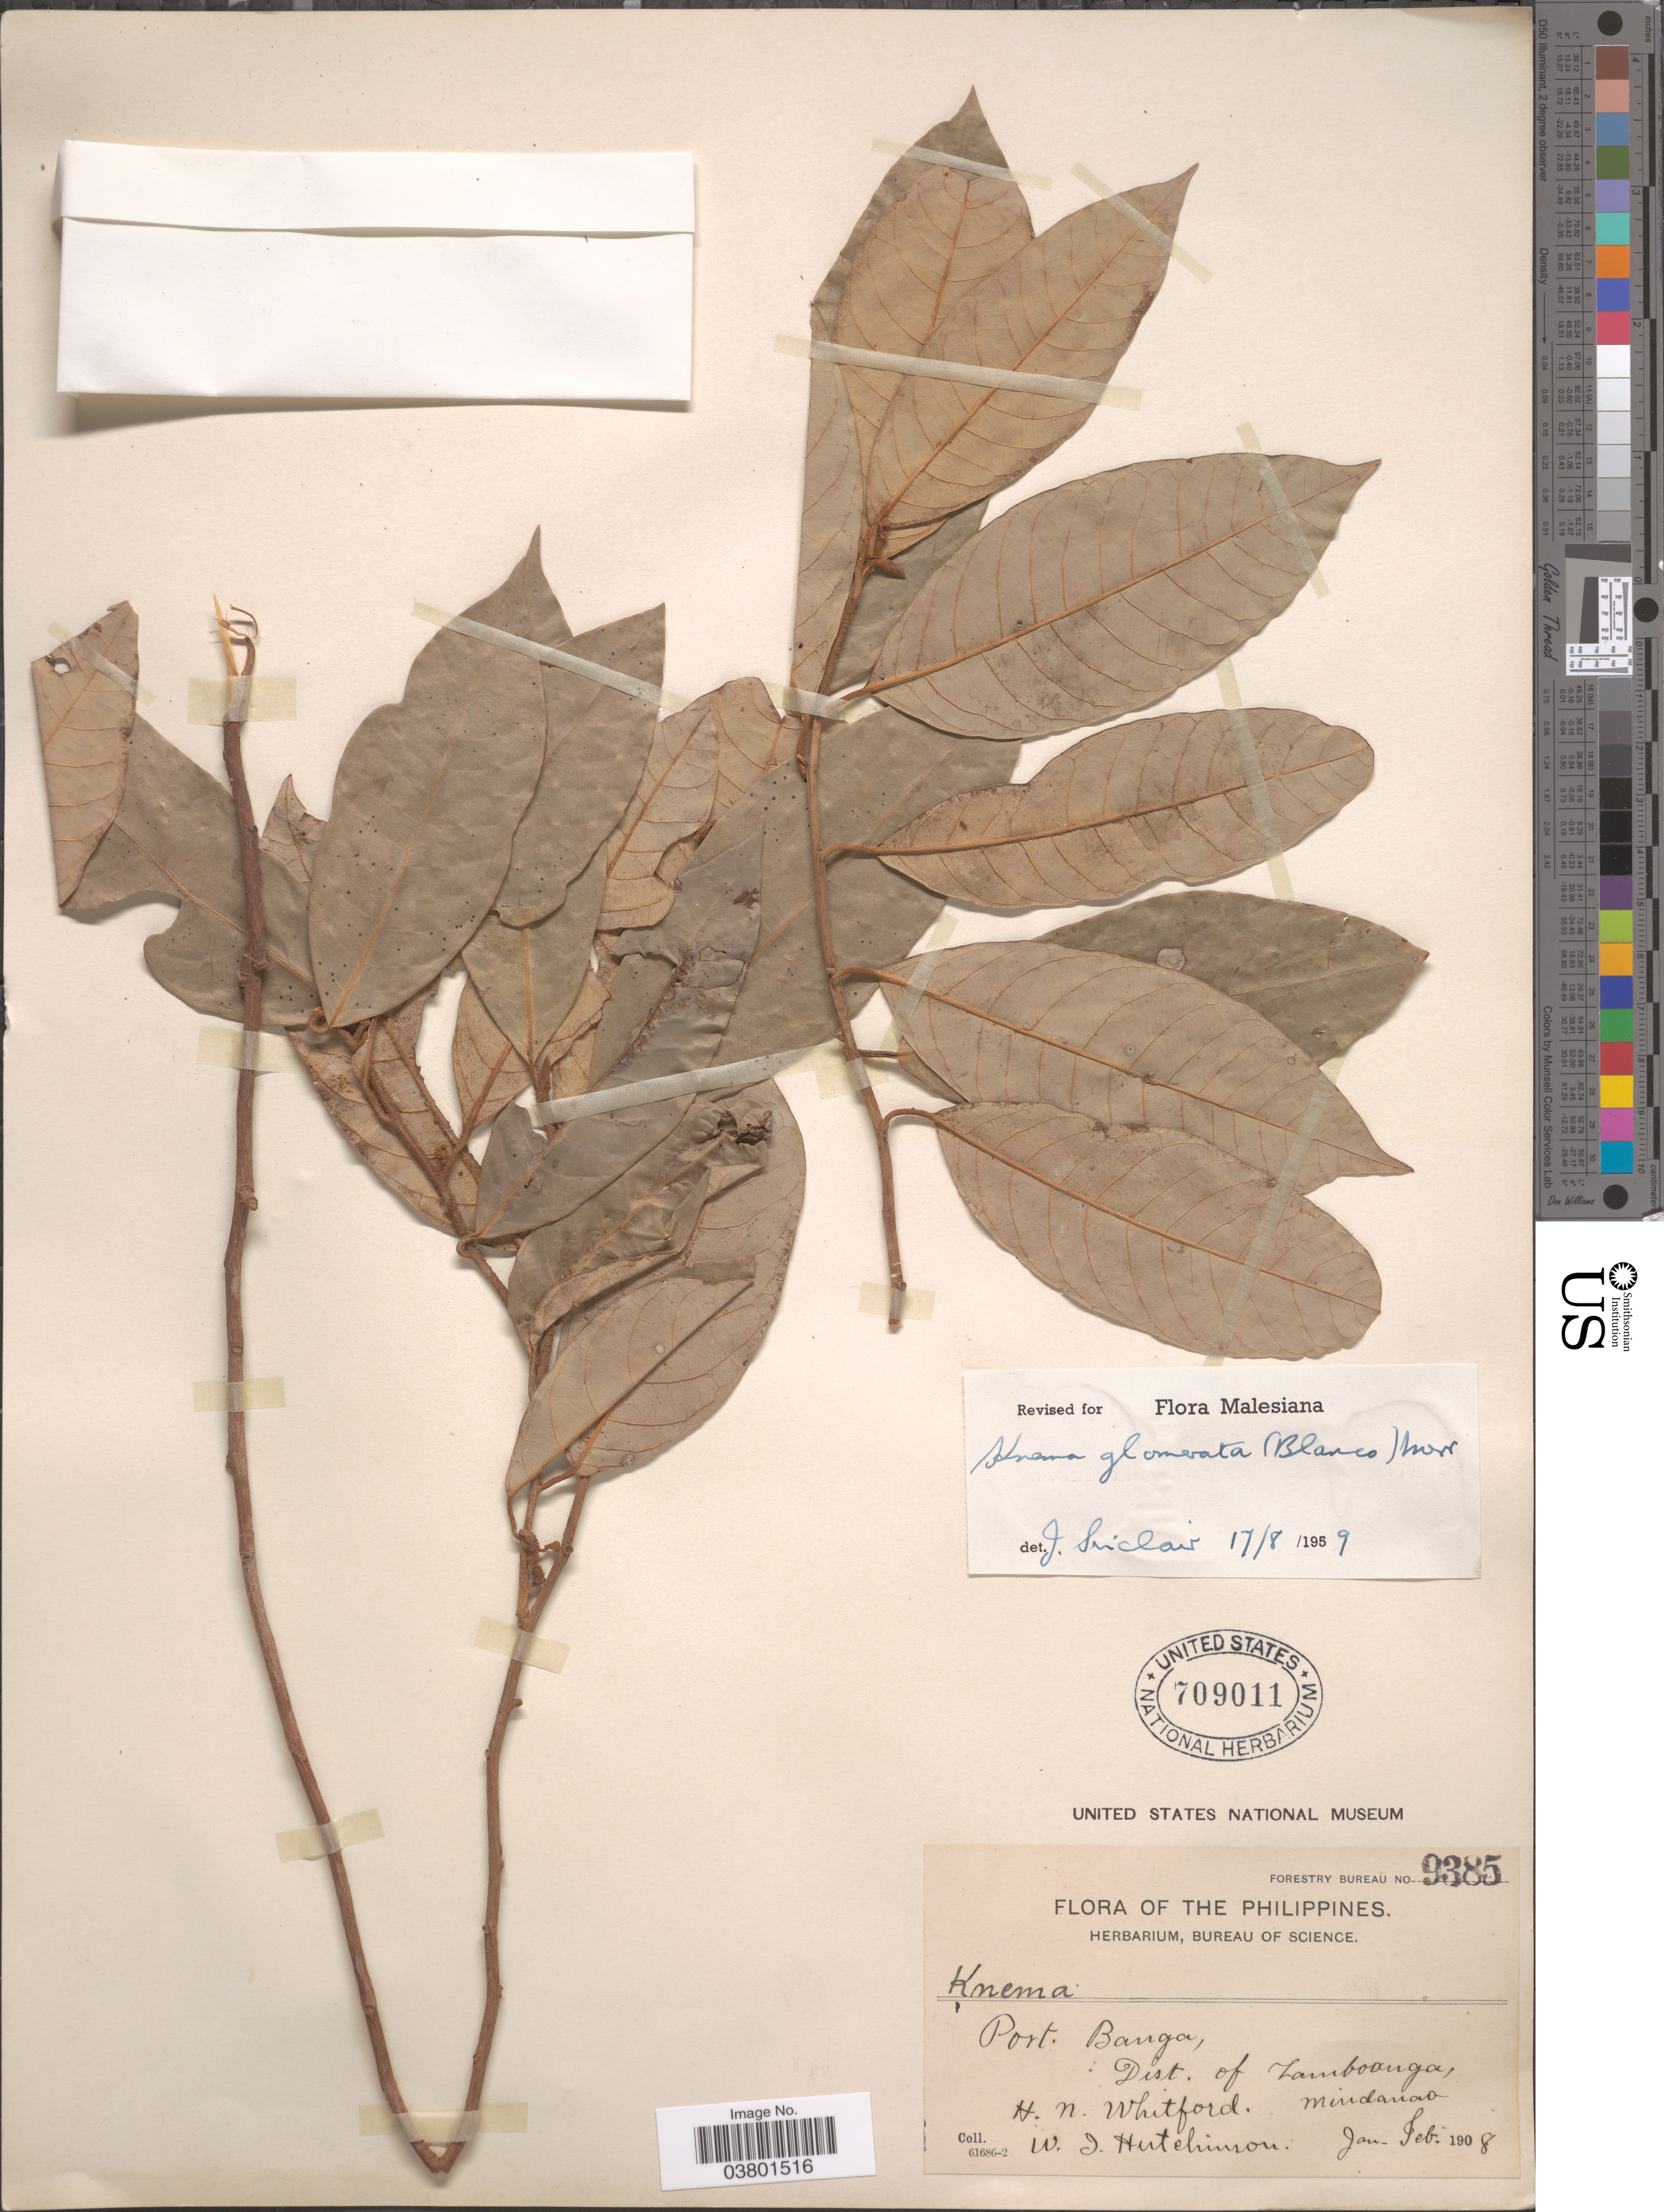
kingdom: Plantae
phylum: Tracheophyta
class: Magnoliopsida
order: Magnoliales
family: Myristicaceae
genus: Knema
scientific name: Knema glomerata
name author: (Blanco) Merr.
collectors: H. N. Whitford & W. I. Hutchinson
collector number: Forestry Bureau 9385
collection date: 1908-01/1908-02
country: Philippines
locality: Port Banga, Dist. of Zamboanga, Mindanao.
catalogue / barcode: US 709011